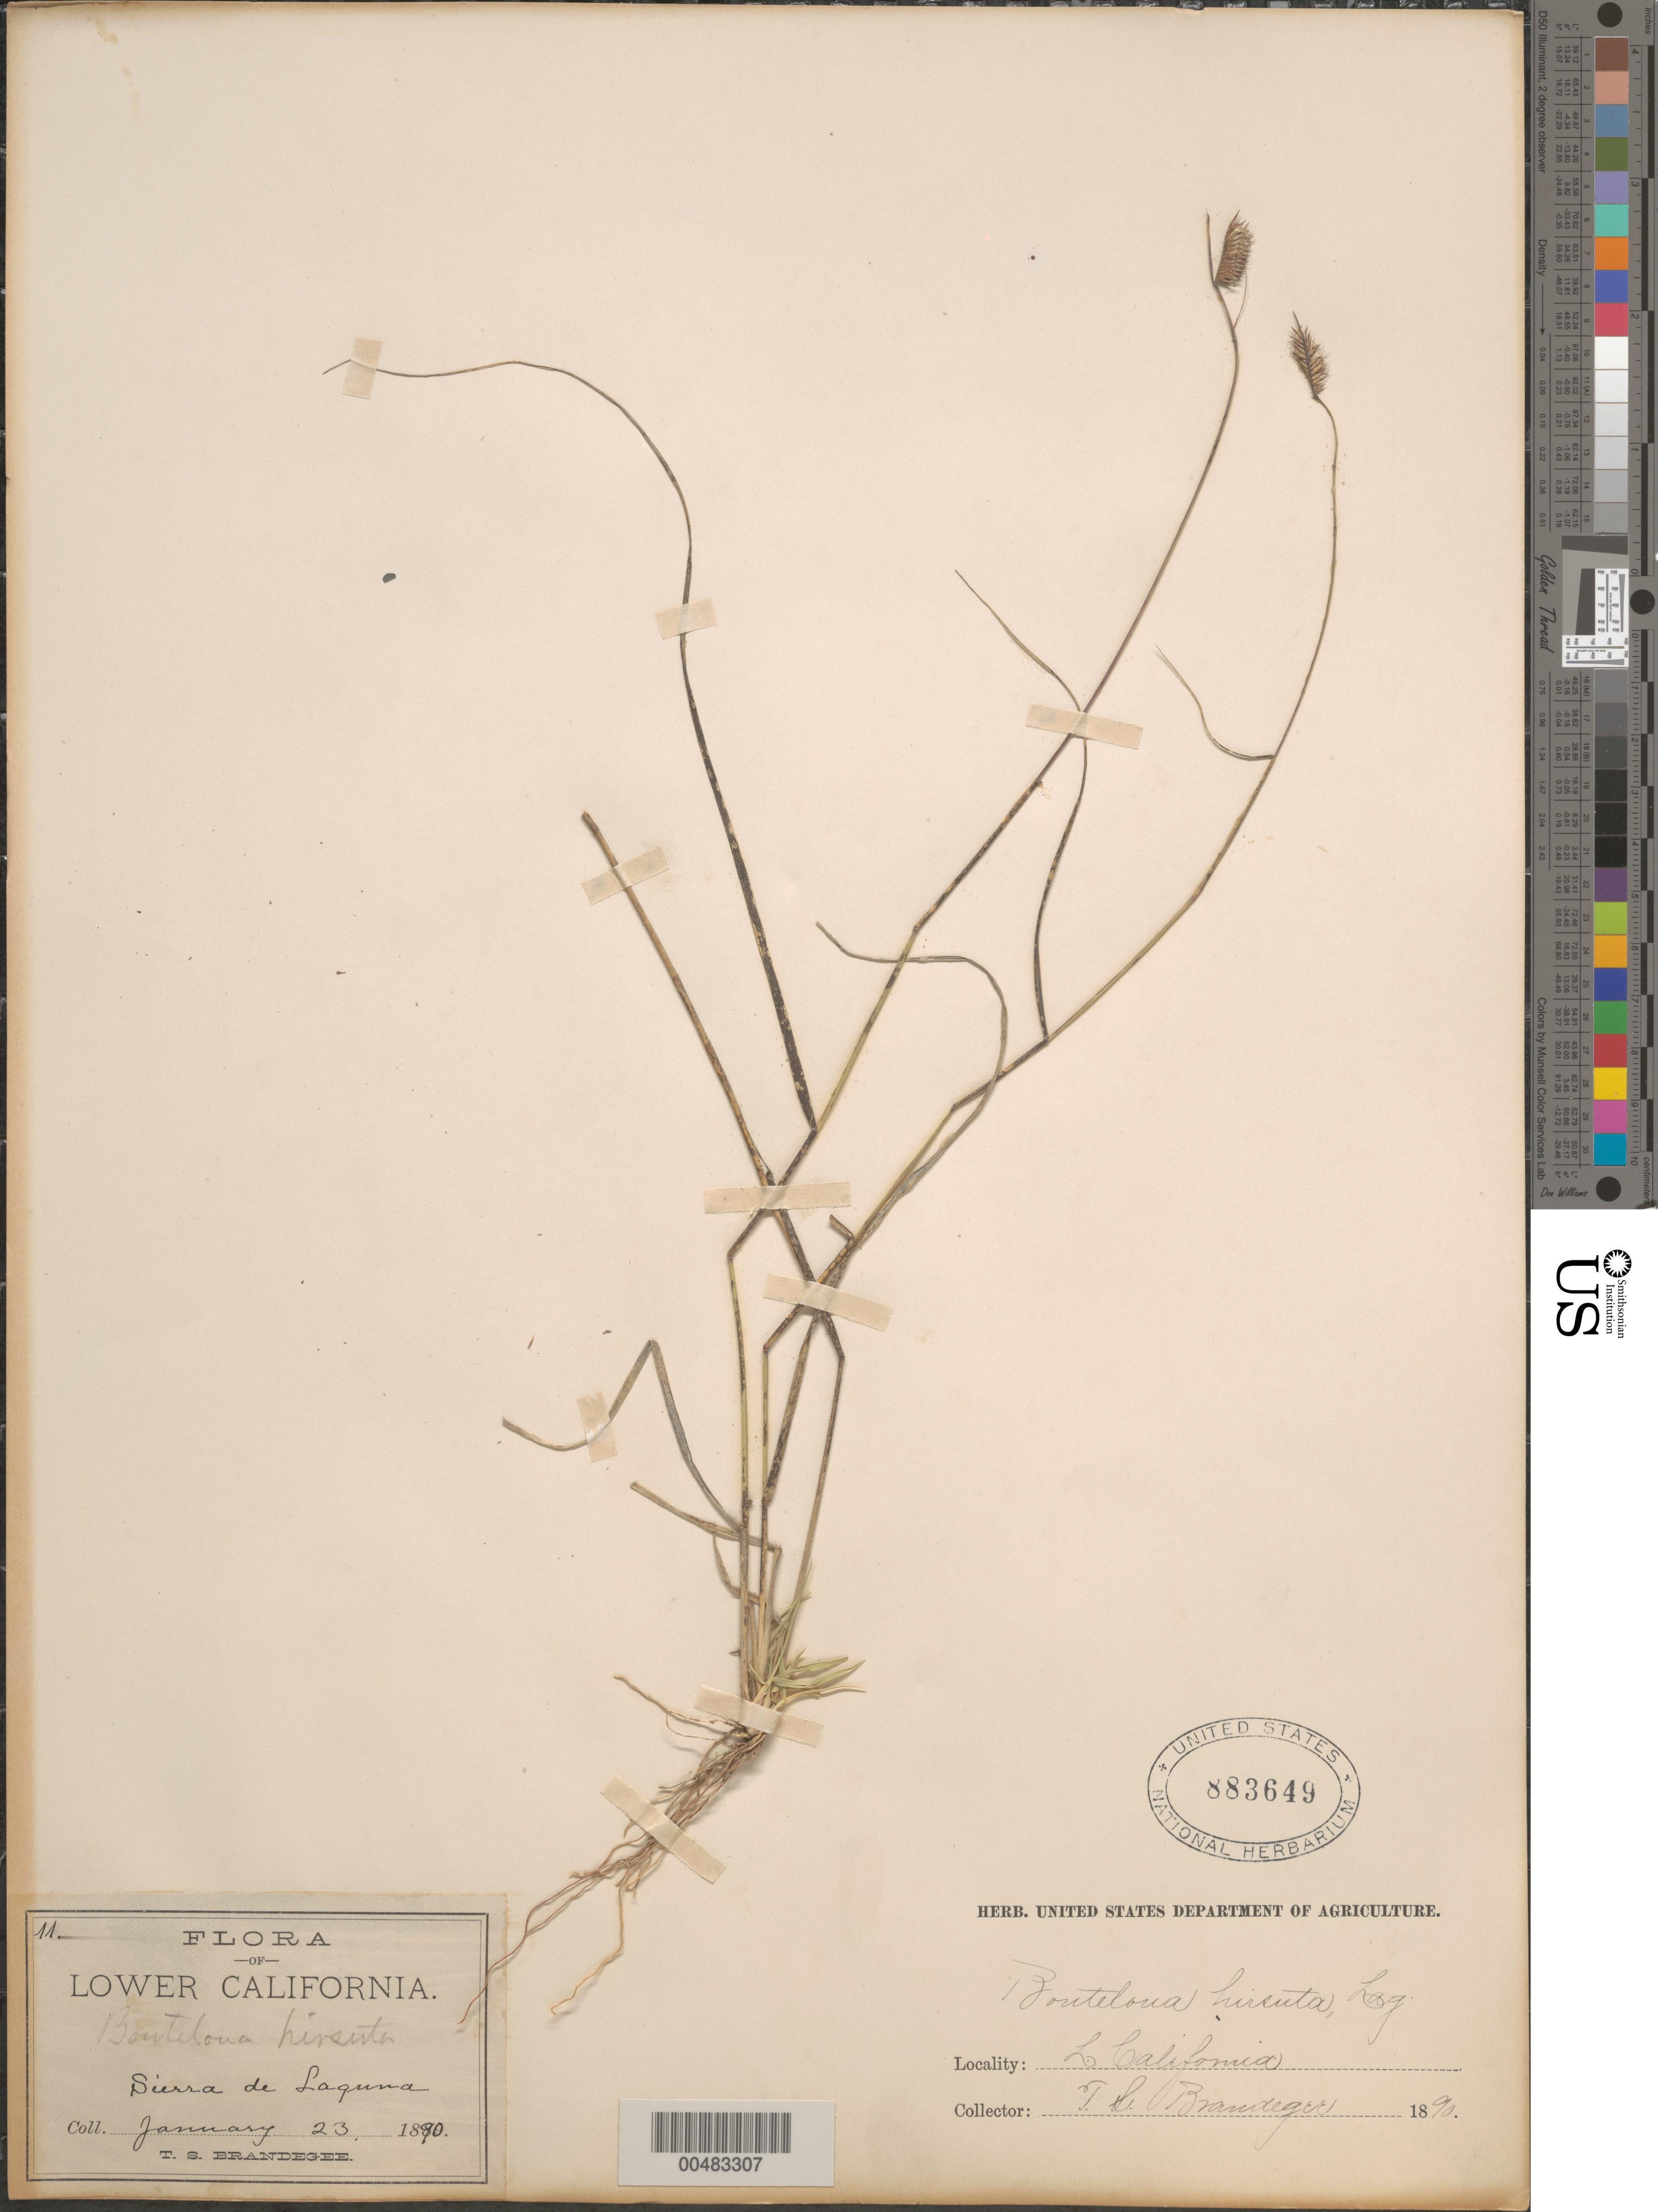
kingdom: Plantae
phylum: Tracheophyta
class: Liliopsida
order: Poales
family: Poaceae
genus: Bouteloua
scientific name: Bouteloua hirsuta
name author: Lag.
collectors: T. S. Brandegee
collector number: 11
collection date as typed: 23 Jan 1890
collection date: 1890-01-23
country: Mexico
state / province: Baja California Sur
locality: Sierra de Laguna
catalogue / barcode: US 883649